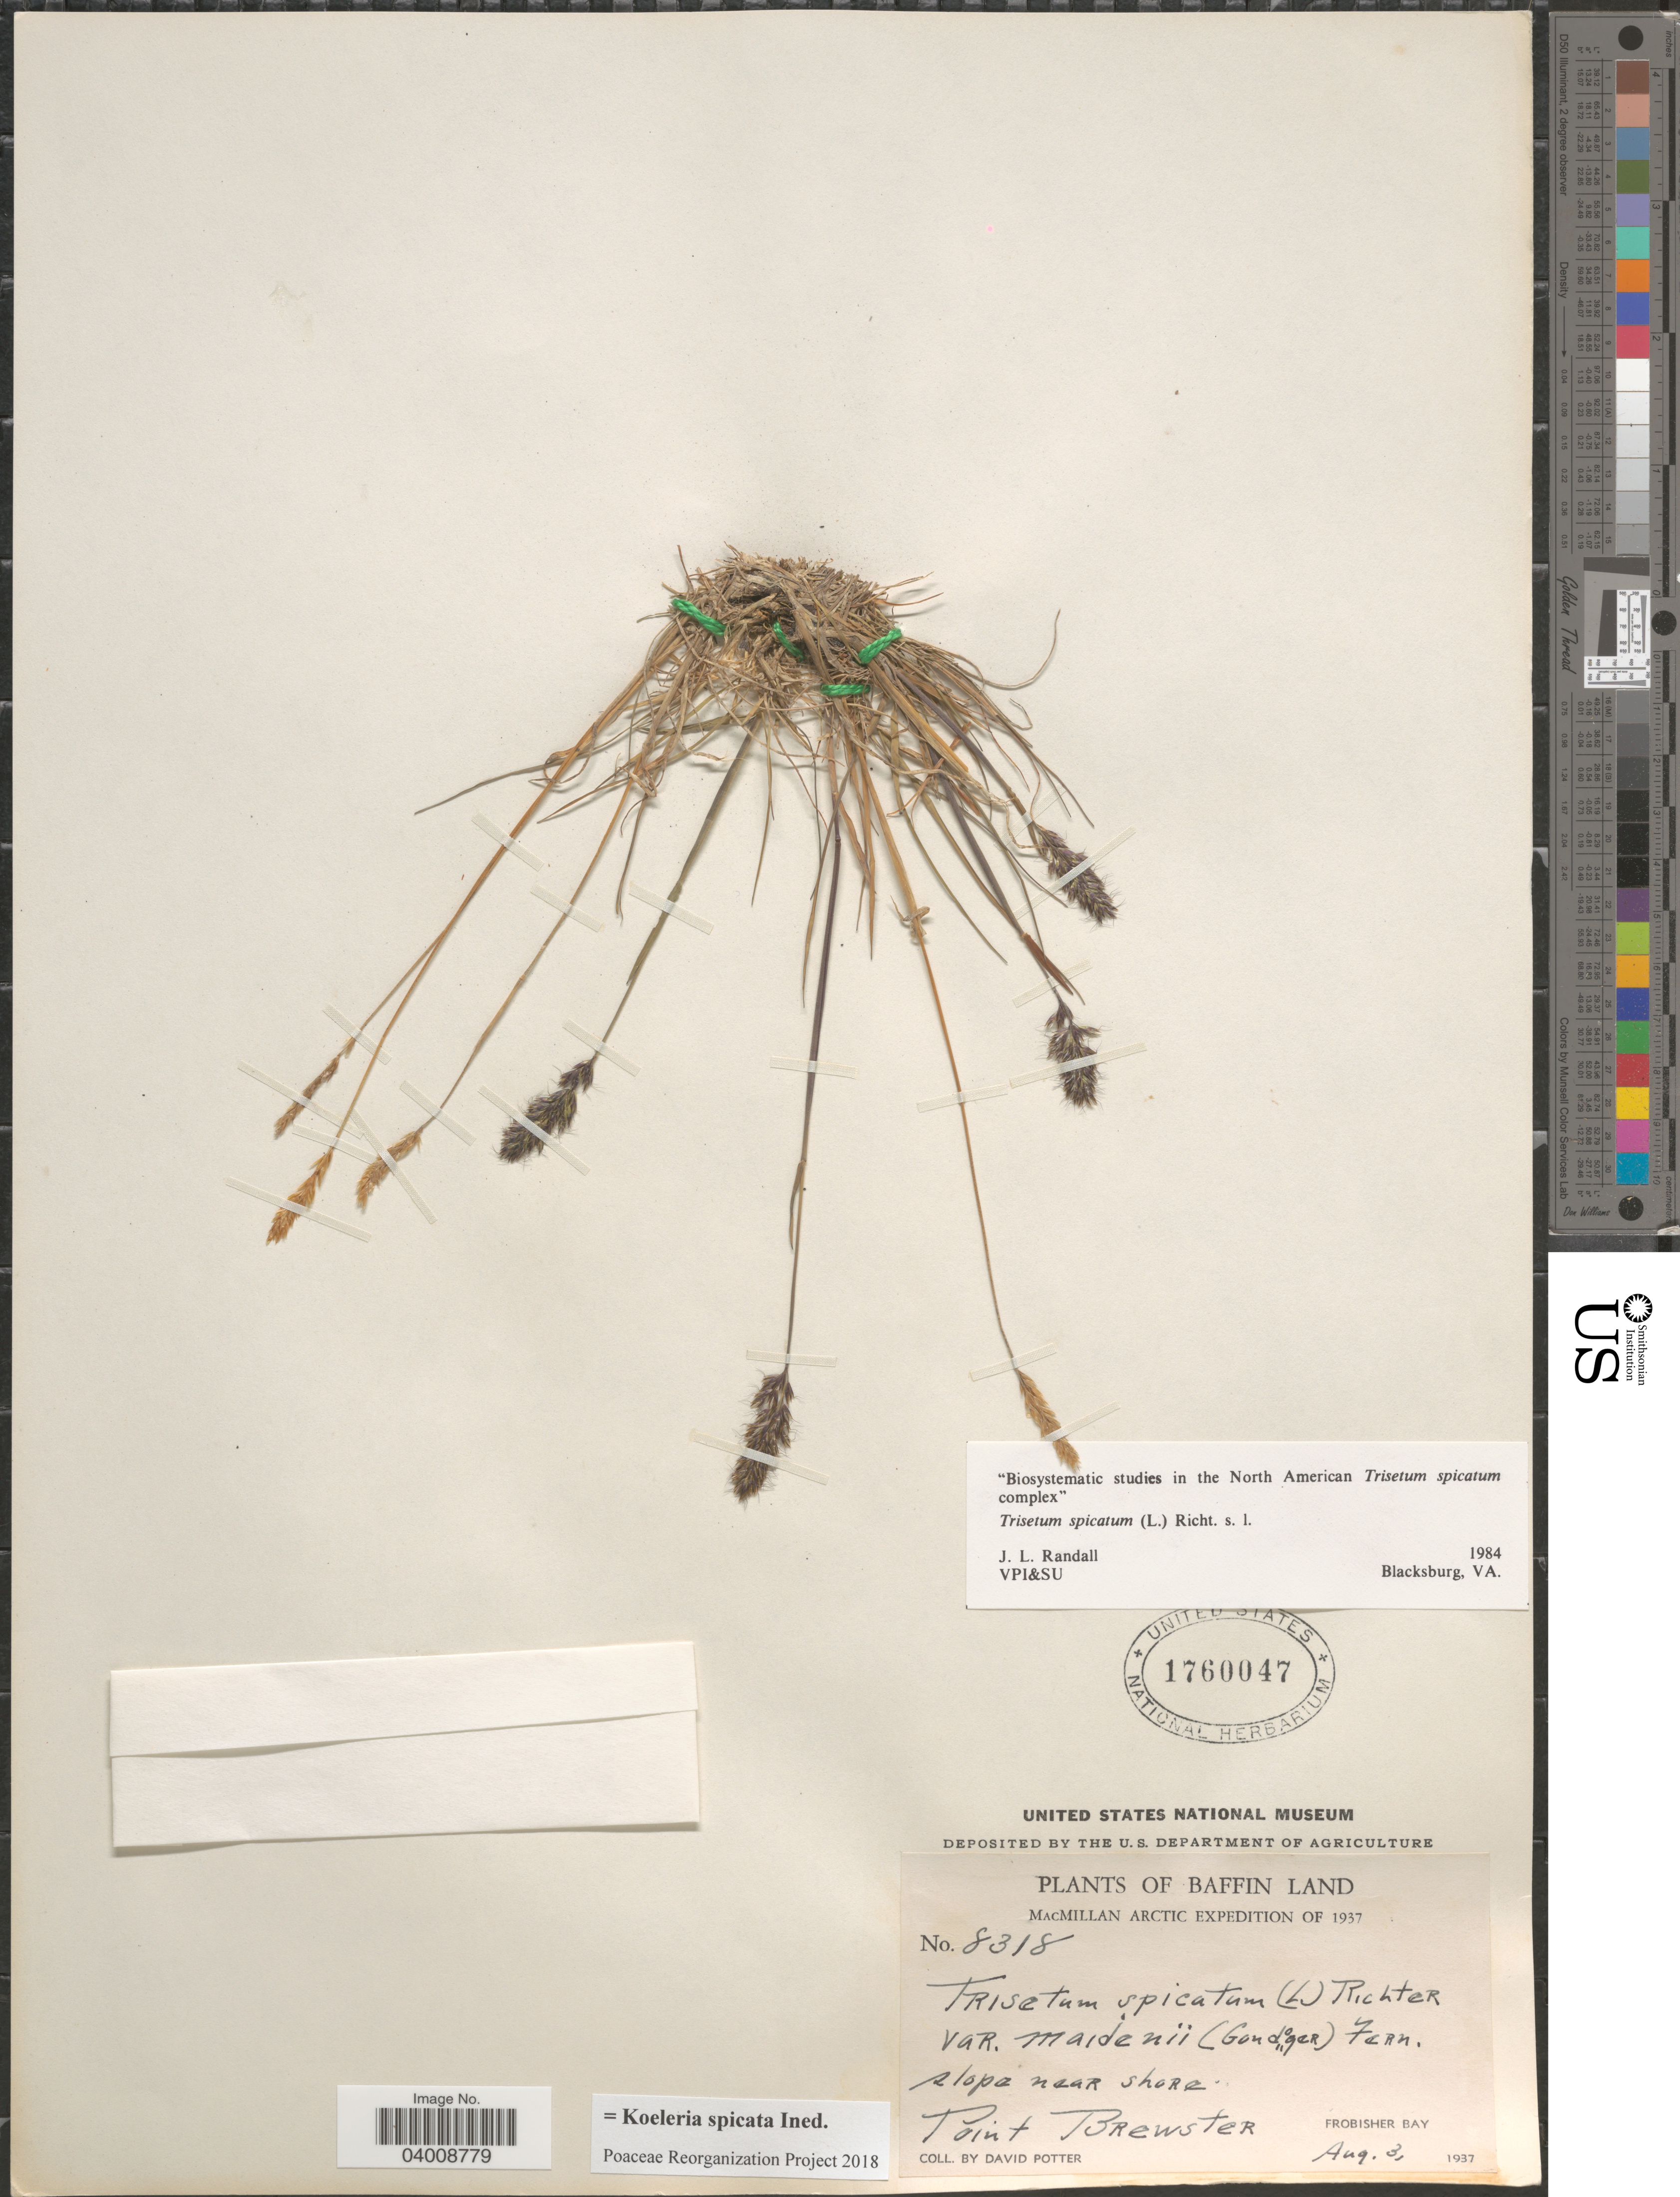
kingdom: Plantae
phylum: Tracheophyta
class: Liliopsida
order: Poales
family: Poaceae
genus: Koeleria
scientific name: Koeleria spicata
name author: (L.) Barberá et al.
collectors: D. Potter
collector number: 8318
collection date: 1937-08-03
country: Canada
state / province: Nunavut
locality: Baffin Land. Slope near shore. Point Brewster. Frobisher Bay.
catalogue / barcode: US 1760047